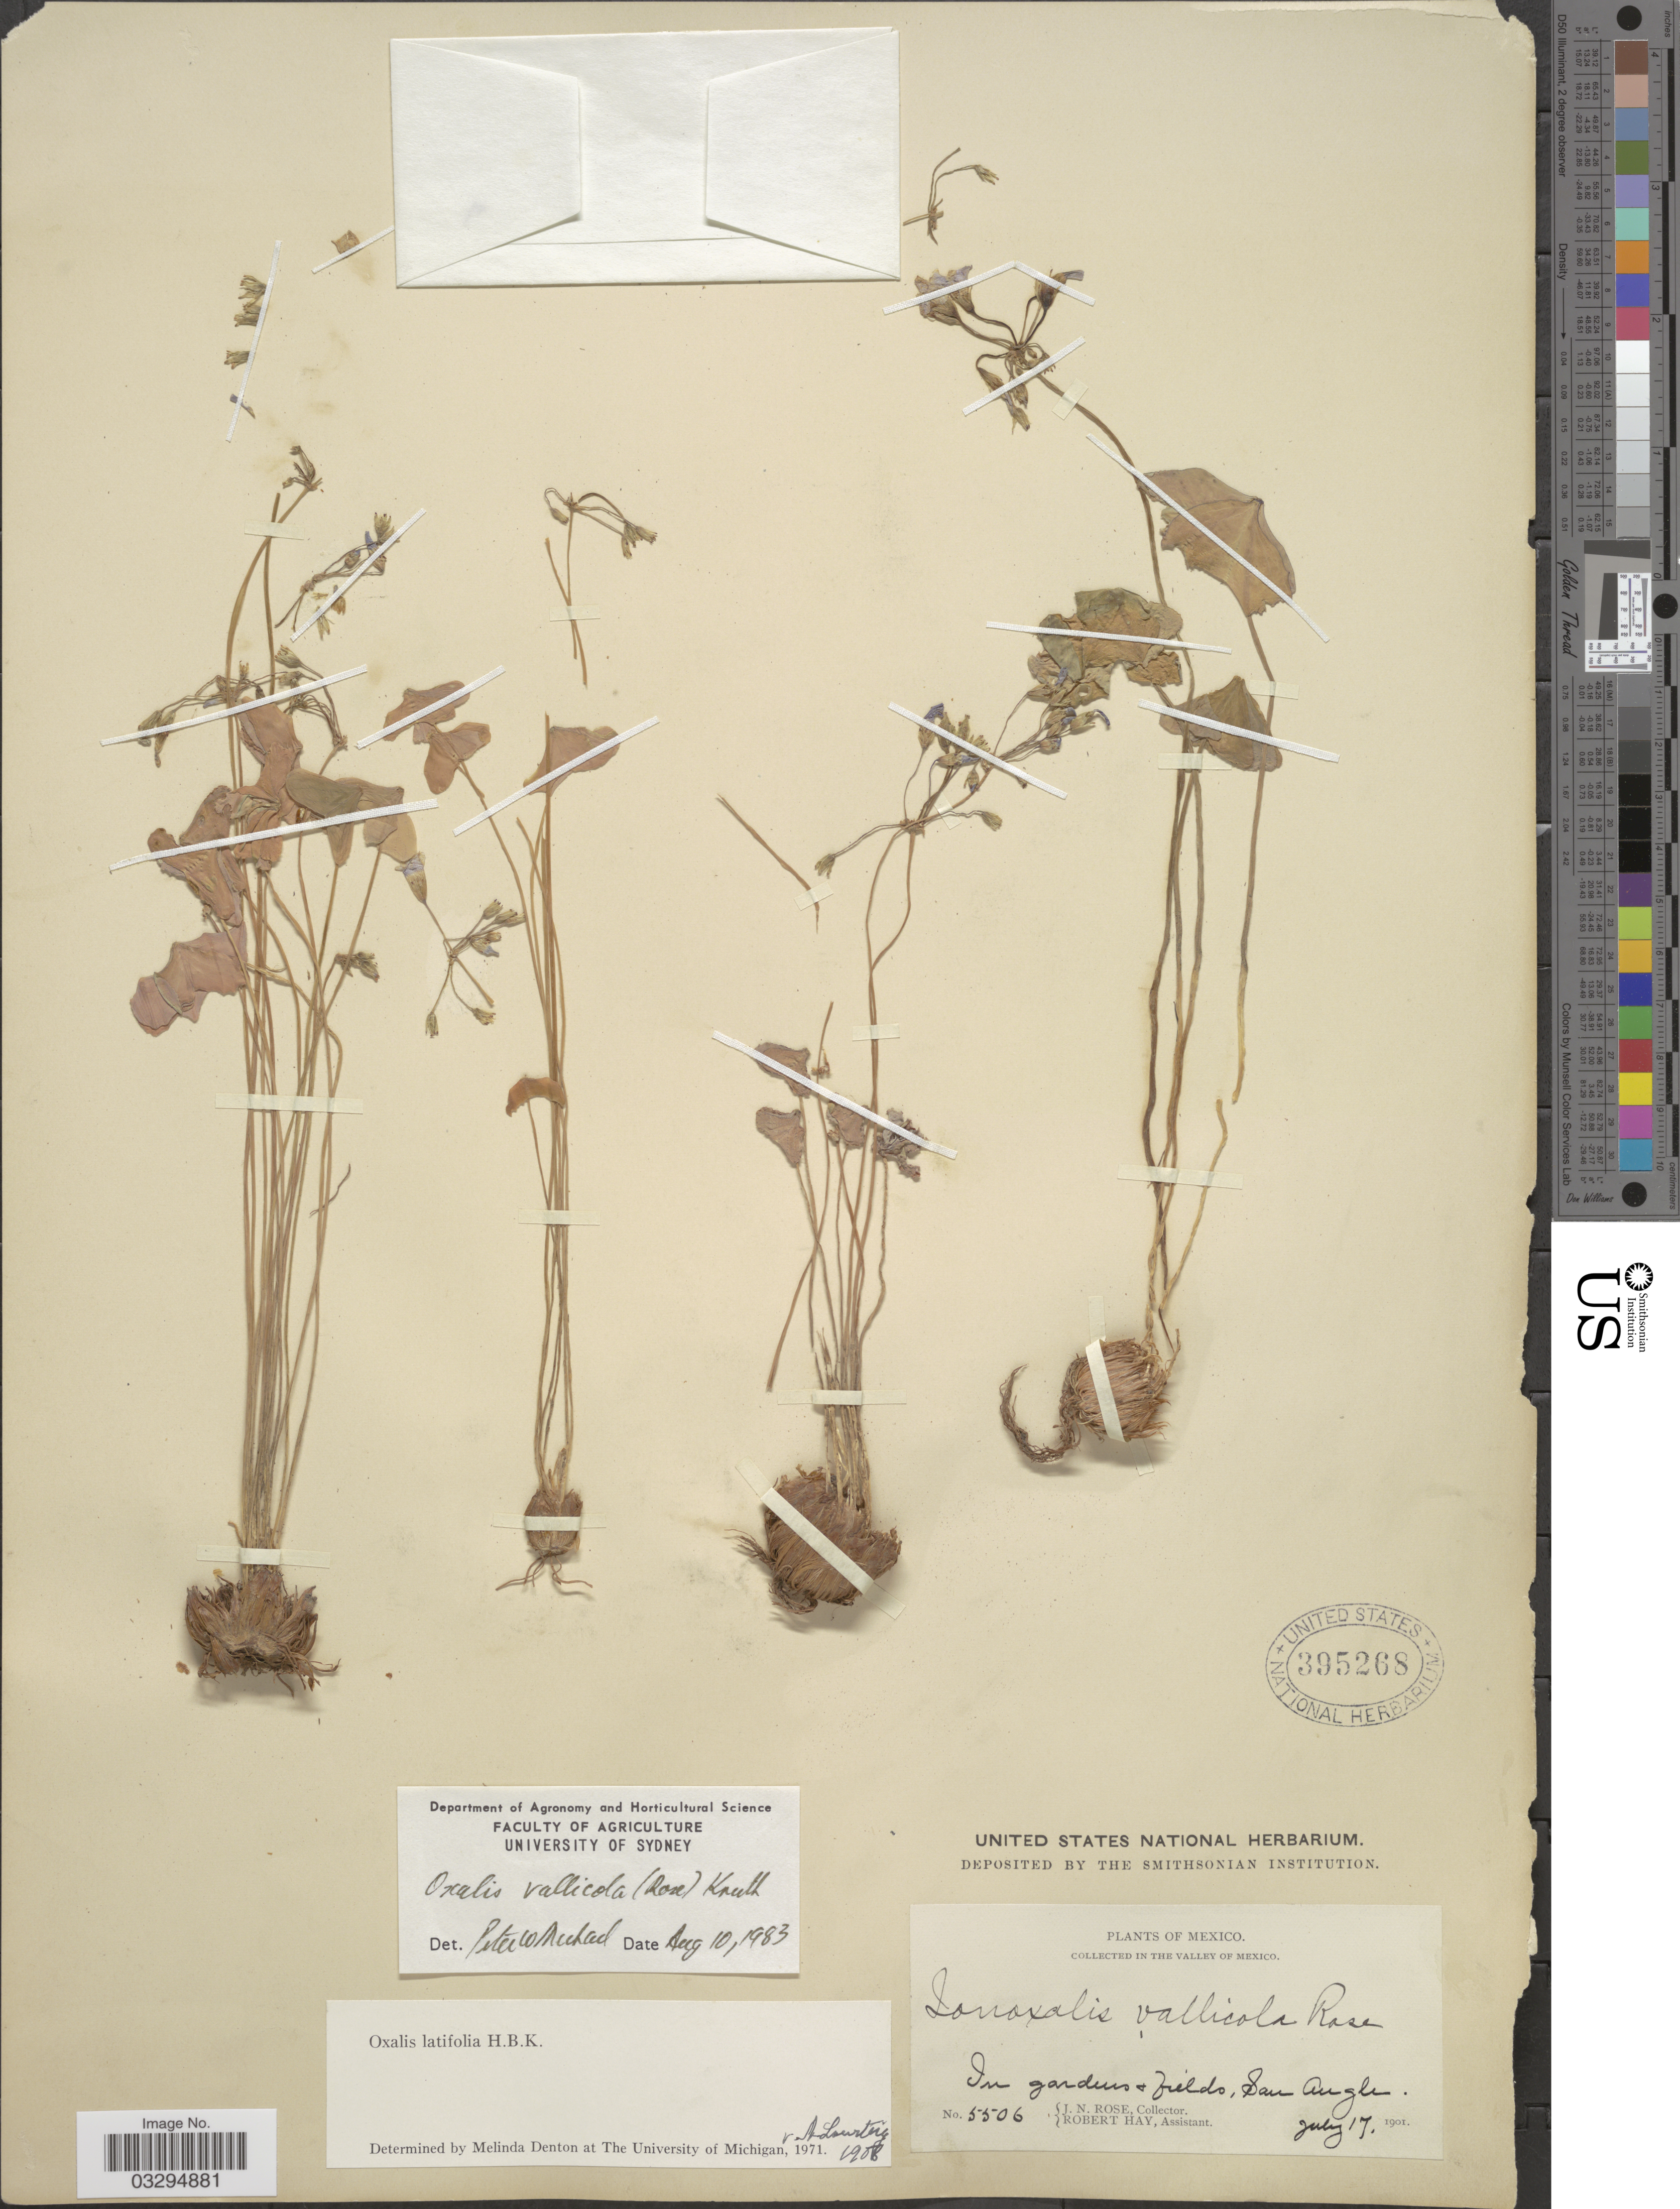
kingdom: Plantae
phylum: Tracheophyta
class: Magnoliopsida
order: Oxalidales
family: Oxalidaceae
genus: Oxalis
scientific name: Oxalis latifolia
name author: Kunth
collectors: J. N. Rose & R. Hay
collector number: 5506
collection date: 1901-07-17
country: Mexico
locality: In the Valley of Mexico. In gardens & fields, San Angle.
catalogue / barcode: US 395268